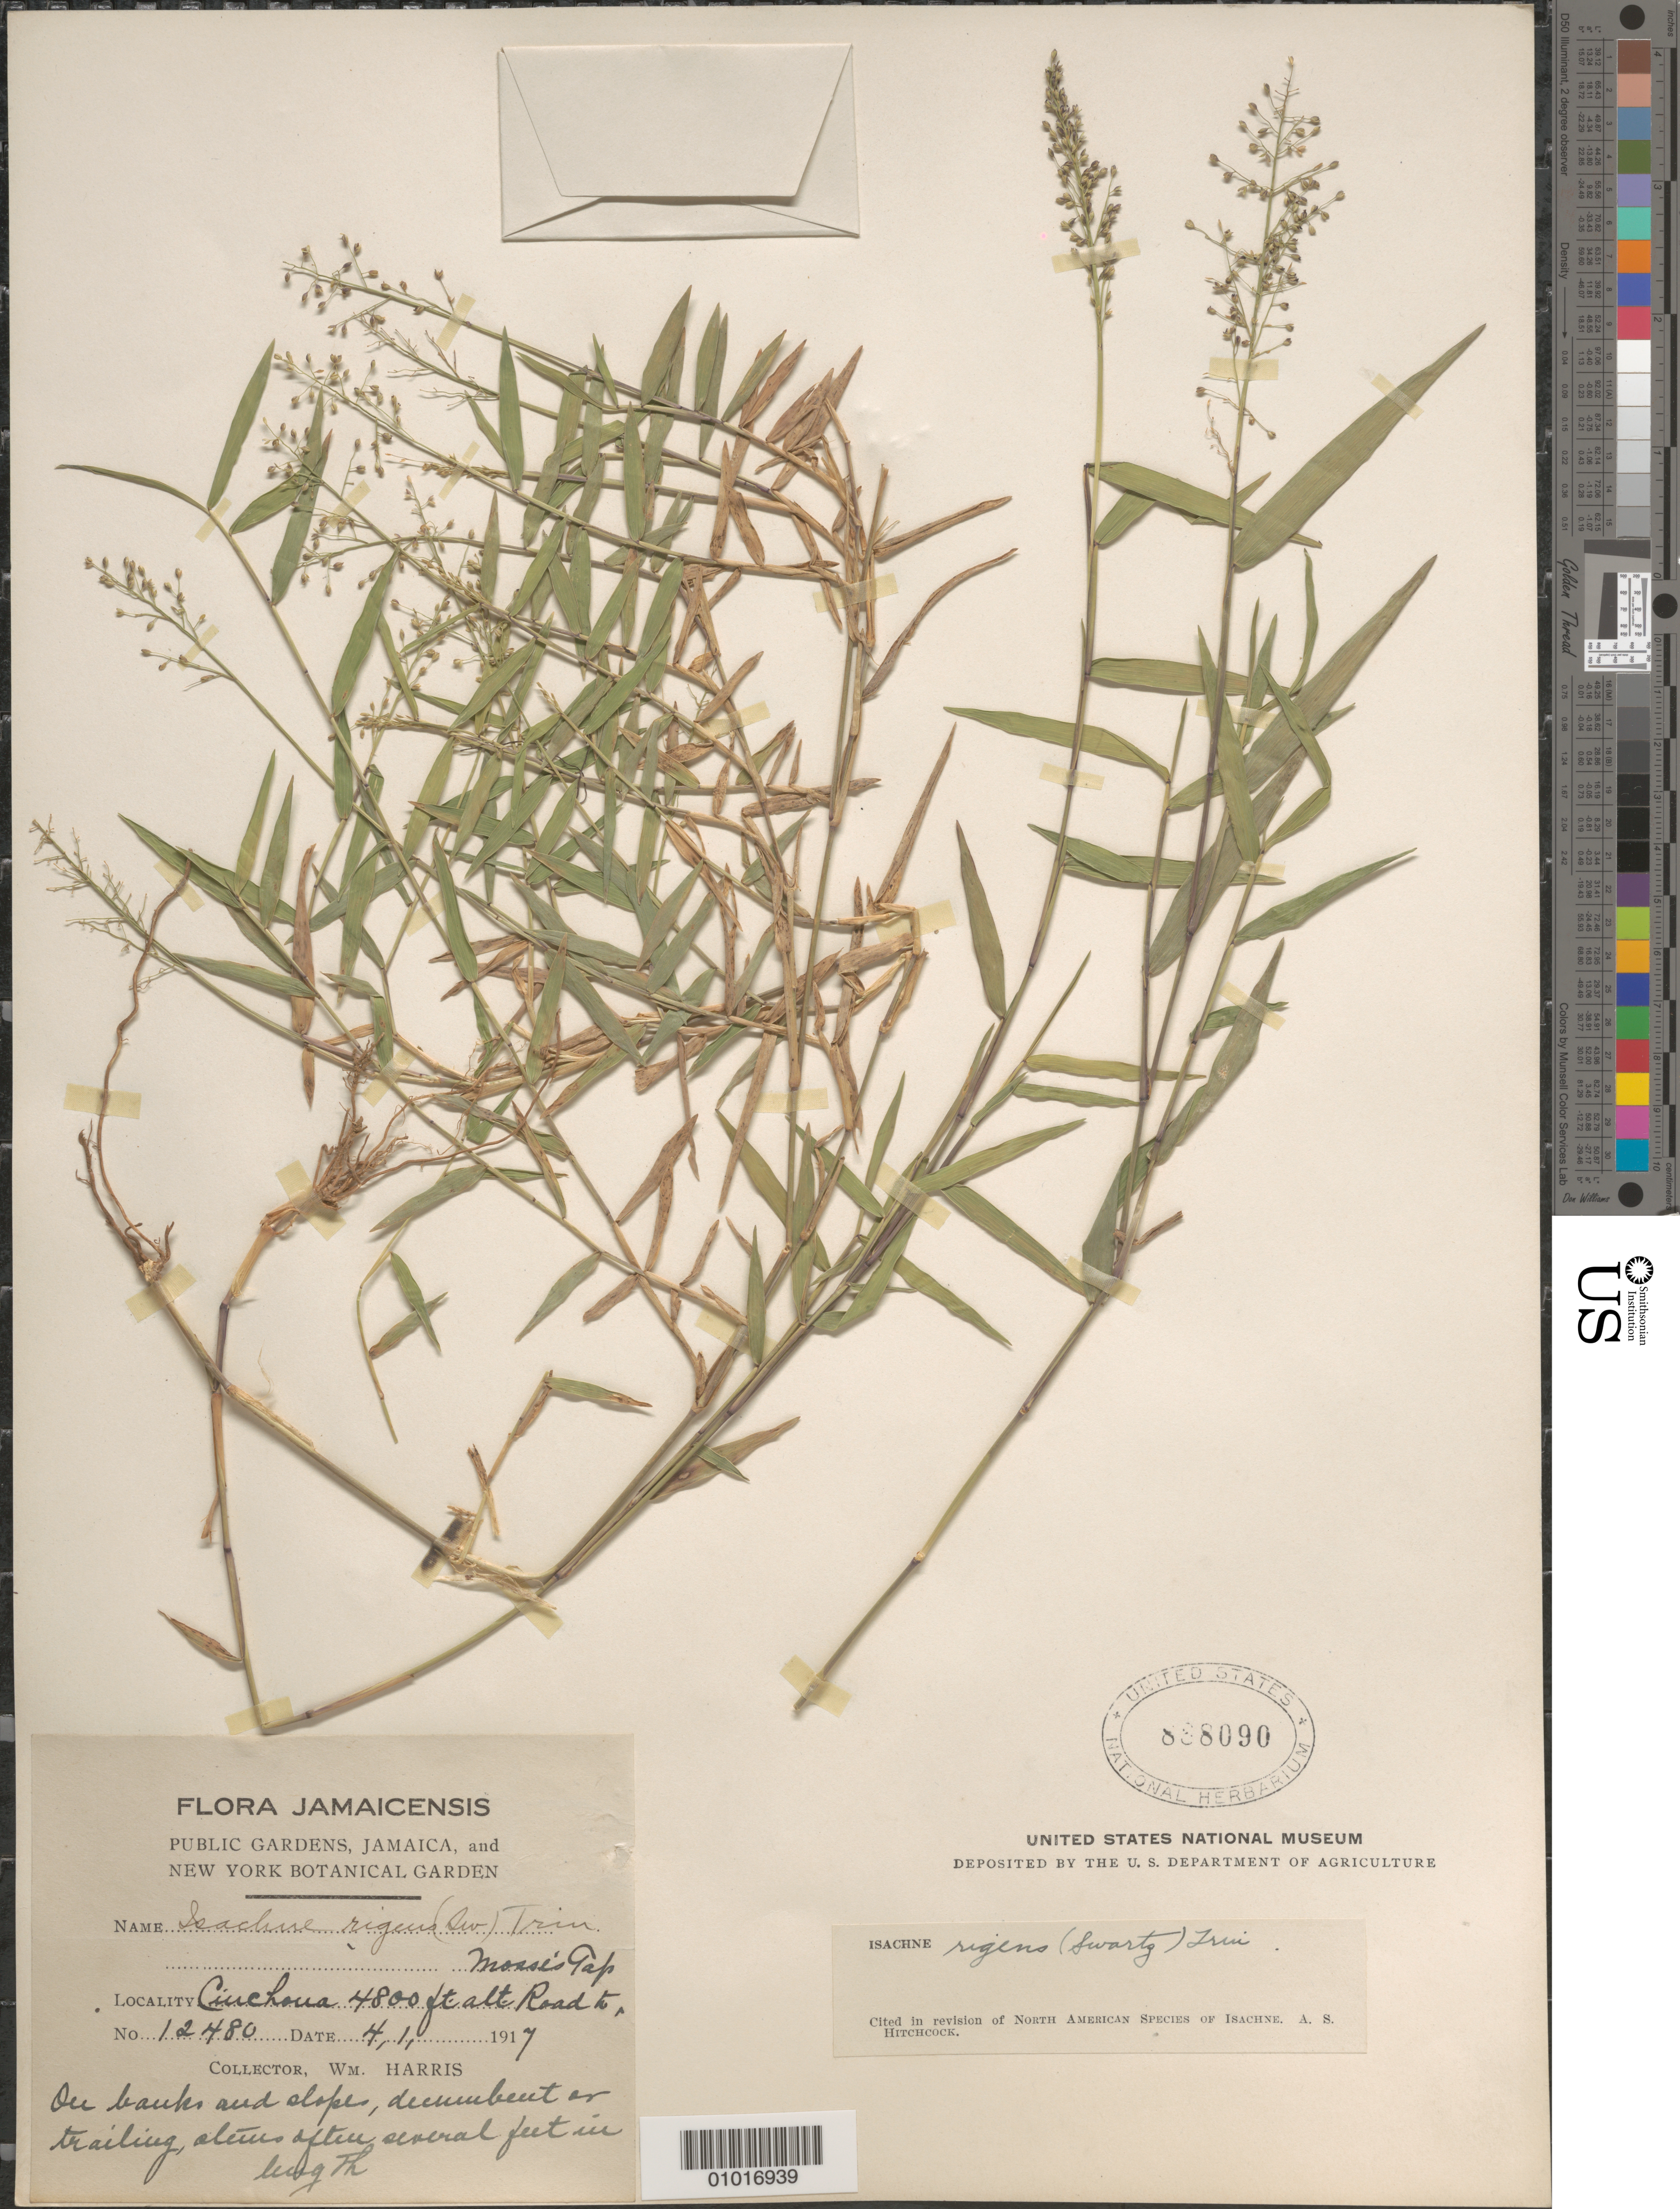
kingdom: Plantae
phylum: Tracheophyta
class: Liliopsida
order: Poales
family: Poaceae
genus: Isachne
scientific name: Isachne rigens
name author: (Sw.) Trin.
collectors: W. H. Harris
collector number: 12480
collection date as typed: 04 Jan 1917 or 01 Apr 1917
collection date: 1917-01-04 or 1917-04-01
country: Jamaica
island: Jamaica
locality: Cinchona, road to Mossis Tap.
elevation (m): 1463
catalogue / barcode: US 888090